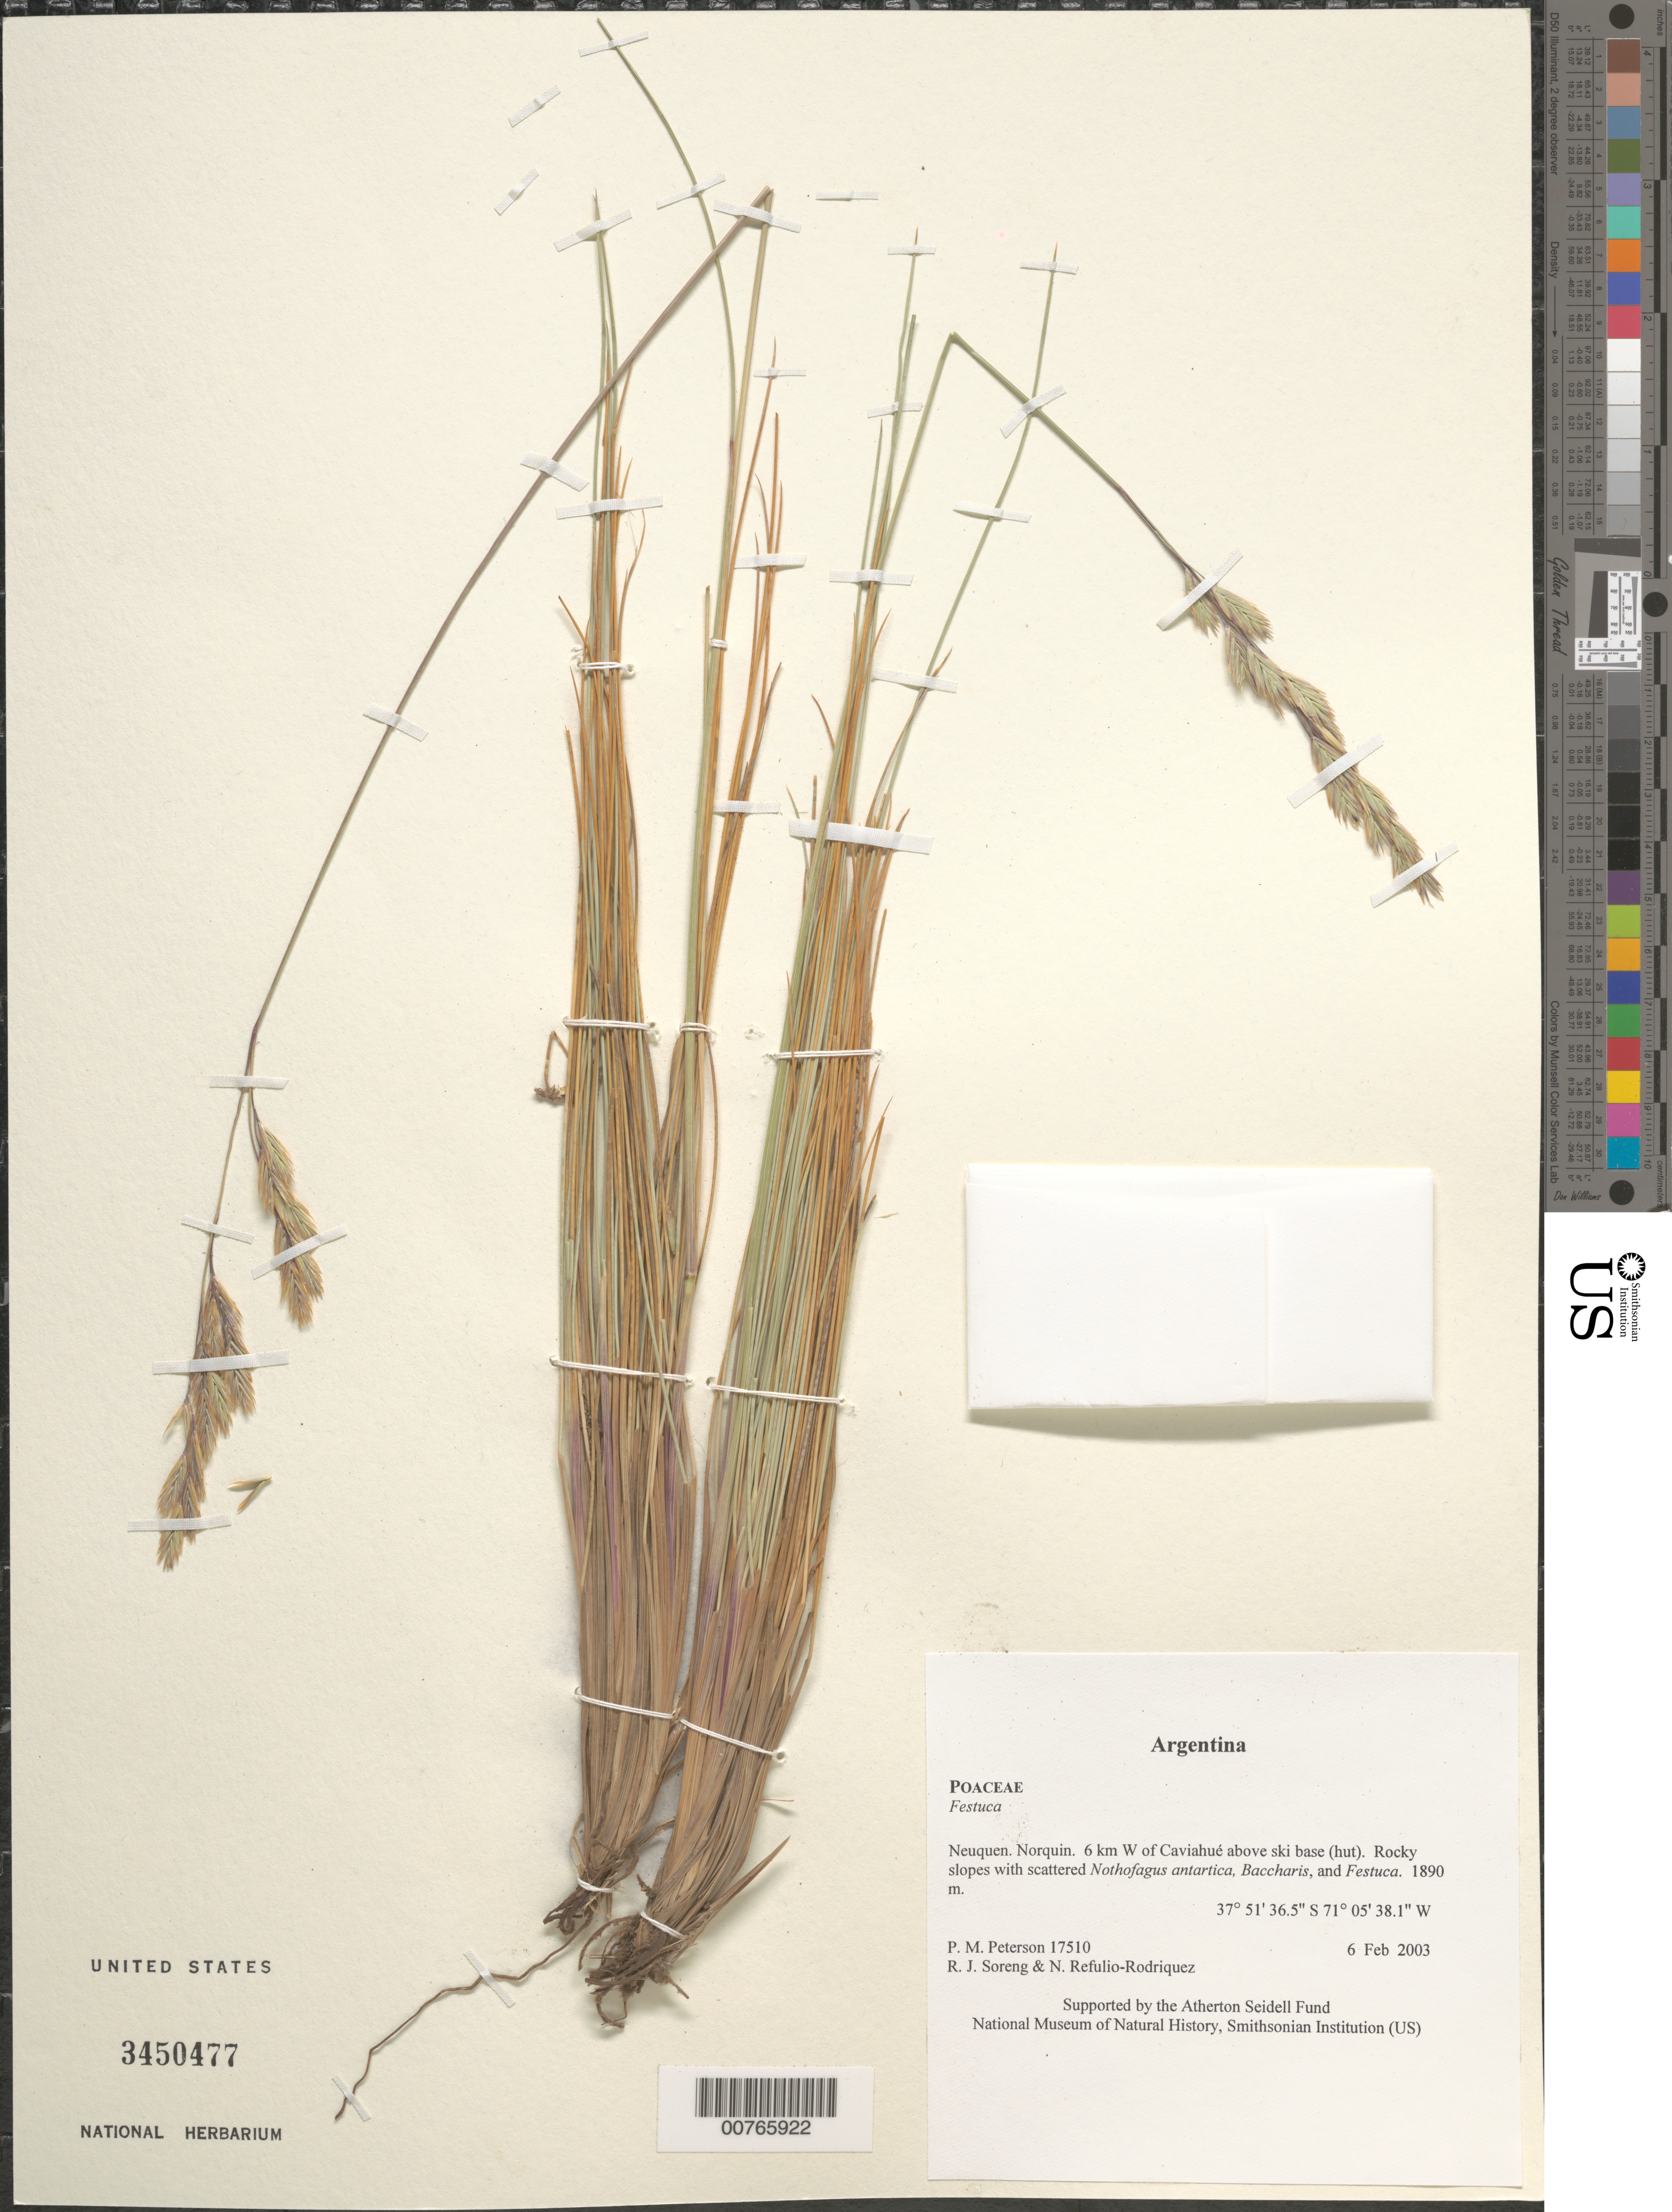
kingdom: Plantae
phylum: Tracheophyta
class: Liliopsida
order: Poales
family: Poaceae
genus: Festuca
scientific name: Festuca sp.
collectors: P. M. Peterson, R. J. Soreng & N. Refulio-Rodríguez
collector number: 17510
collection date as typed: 06 Feb 2003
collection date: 2003-02-06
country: Argentina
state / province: Neuquen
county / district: Norquin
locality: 6 km W of Caviahué above ski base (hut). Rocky slopes with scattered Nothofagus antartica, Baccharis, and Festuca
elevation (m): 1890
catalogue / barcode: US 3450477